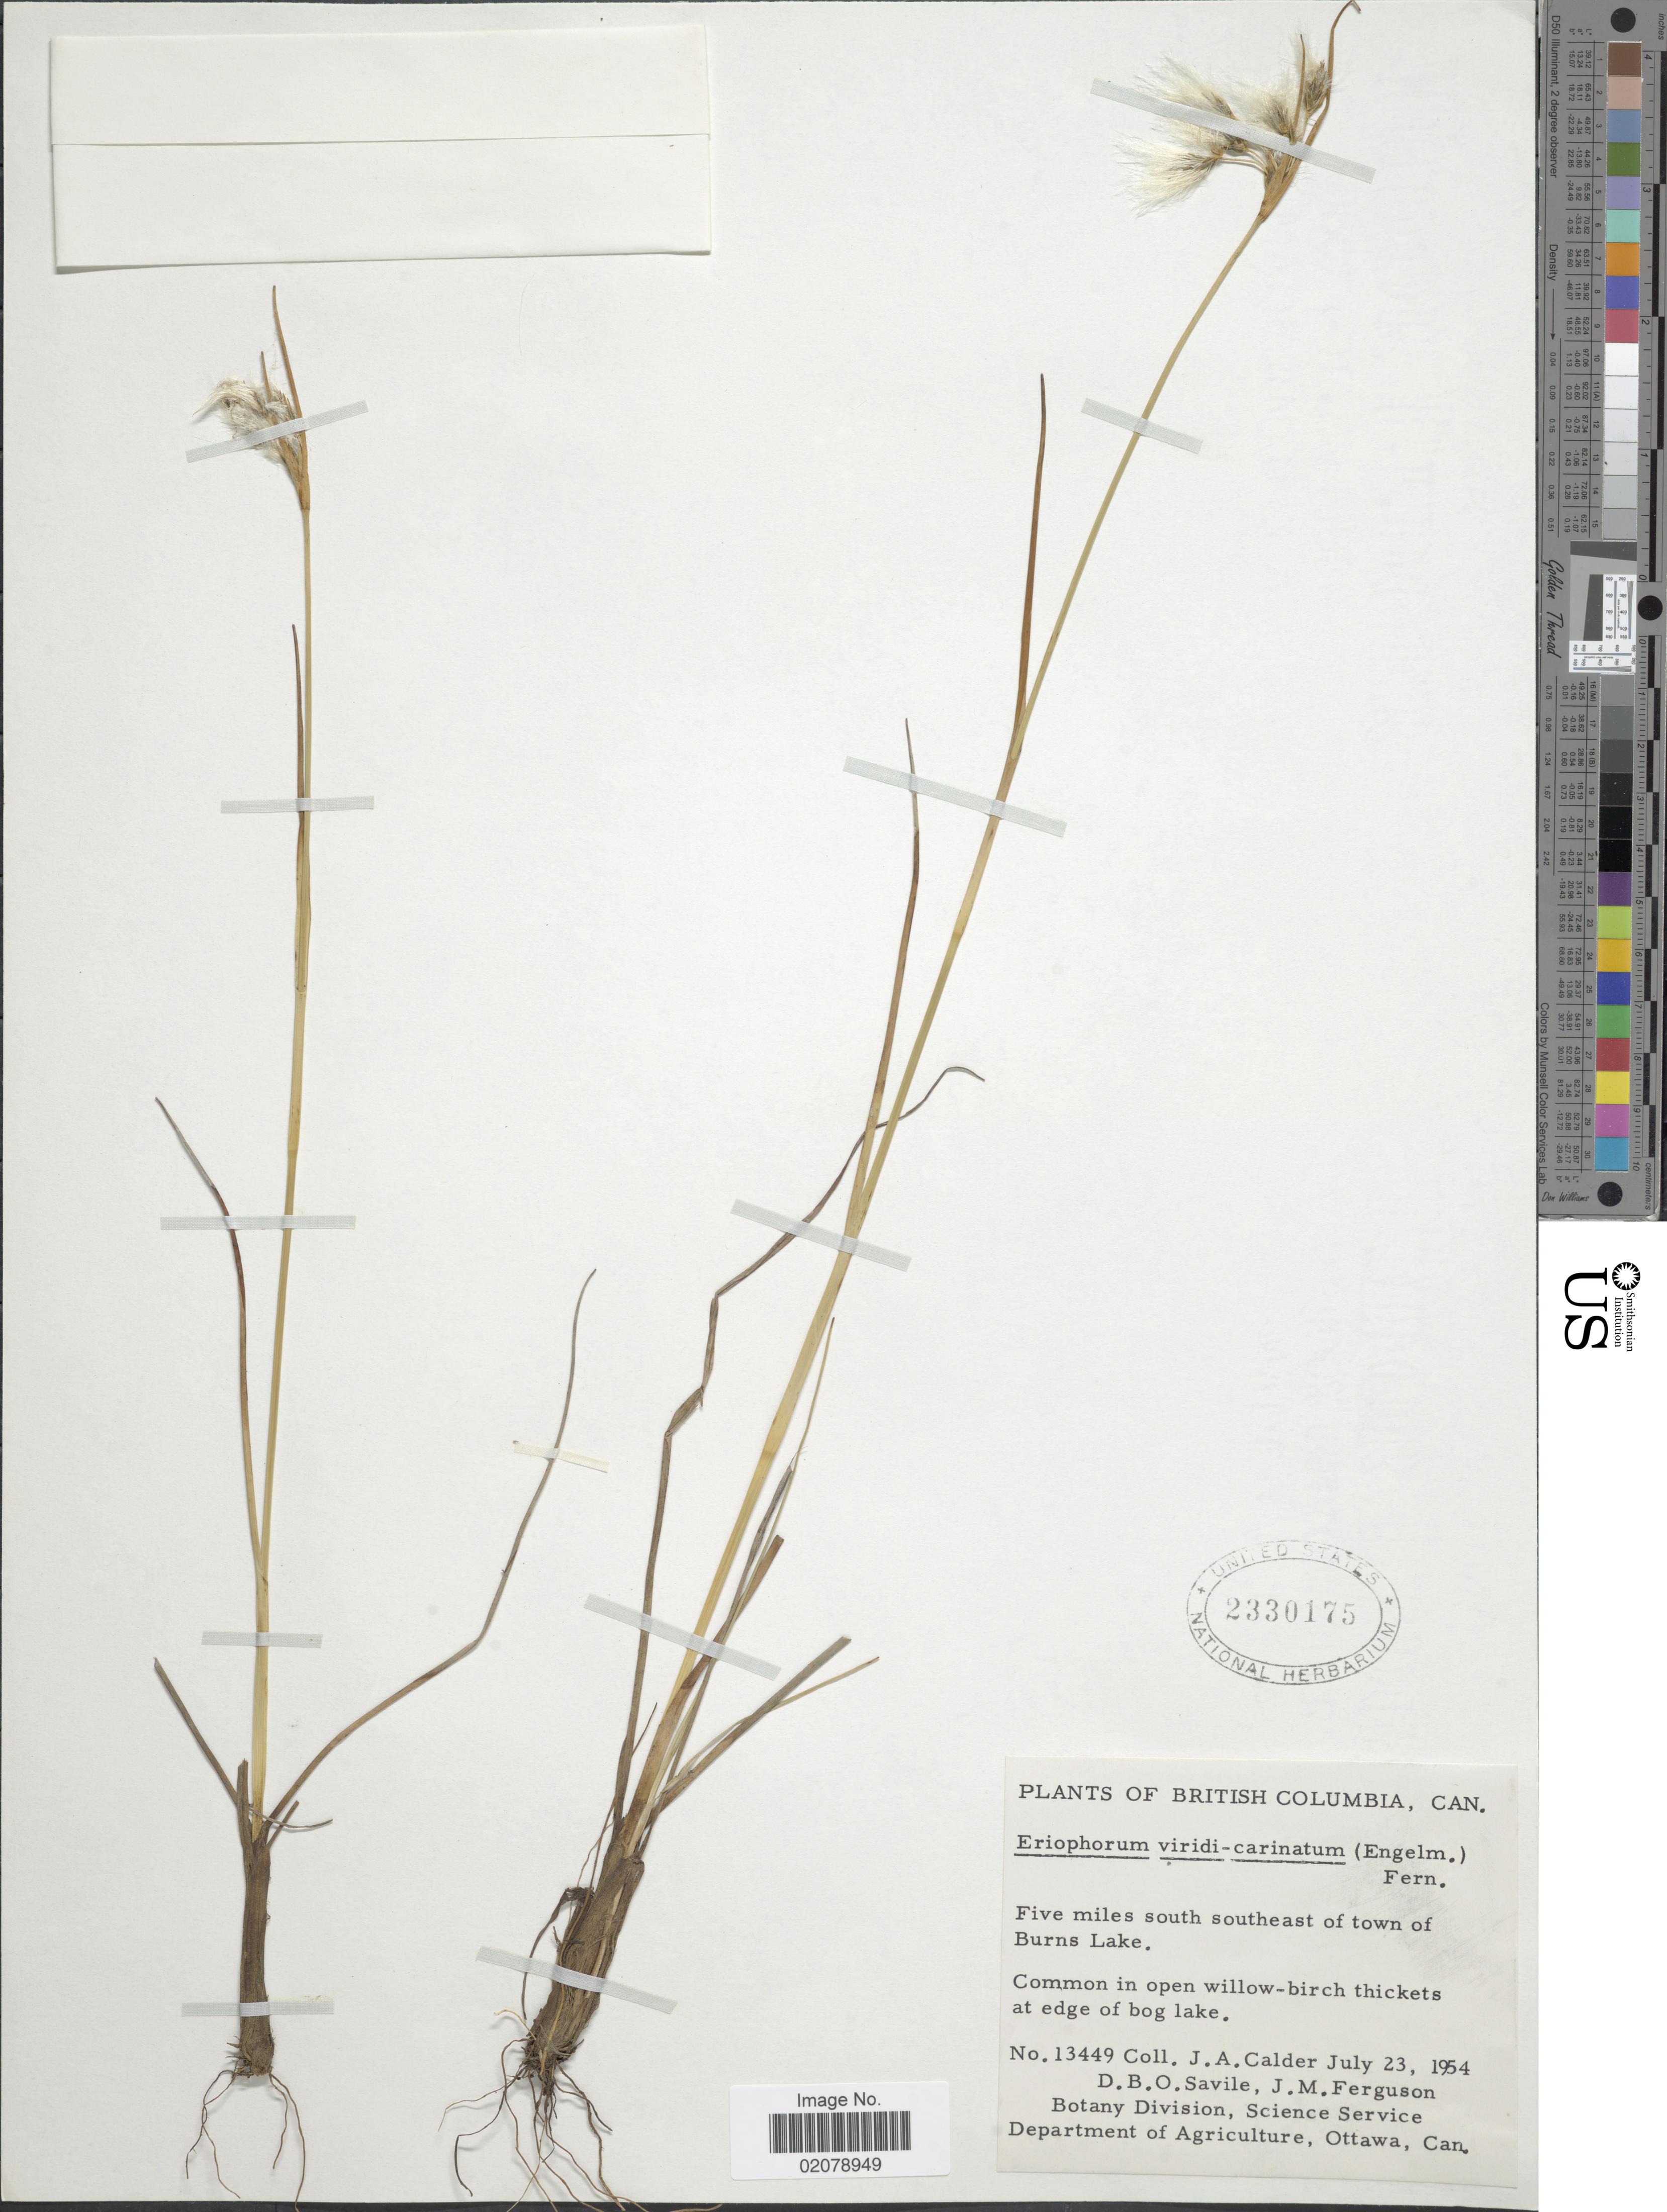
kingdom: Plantae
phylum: Tracheophyta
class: Liliopsida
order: Poales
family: Cyperaceae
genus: Eriophorum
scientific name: Eriophorum viridicarinatum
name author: (Englem.) Fernald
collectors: J. A. Calder, D. Savile & J. M. Ferguson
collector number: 13449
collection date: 1954-07-23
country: Canada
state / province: British Columbia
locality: Five miles south southeast of town of Burns Lake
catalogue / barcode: US 2330175